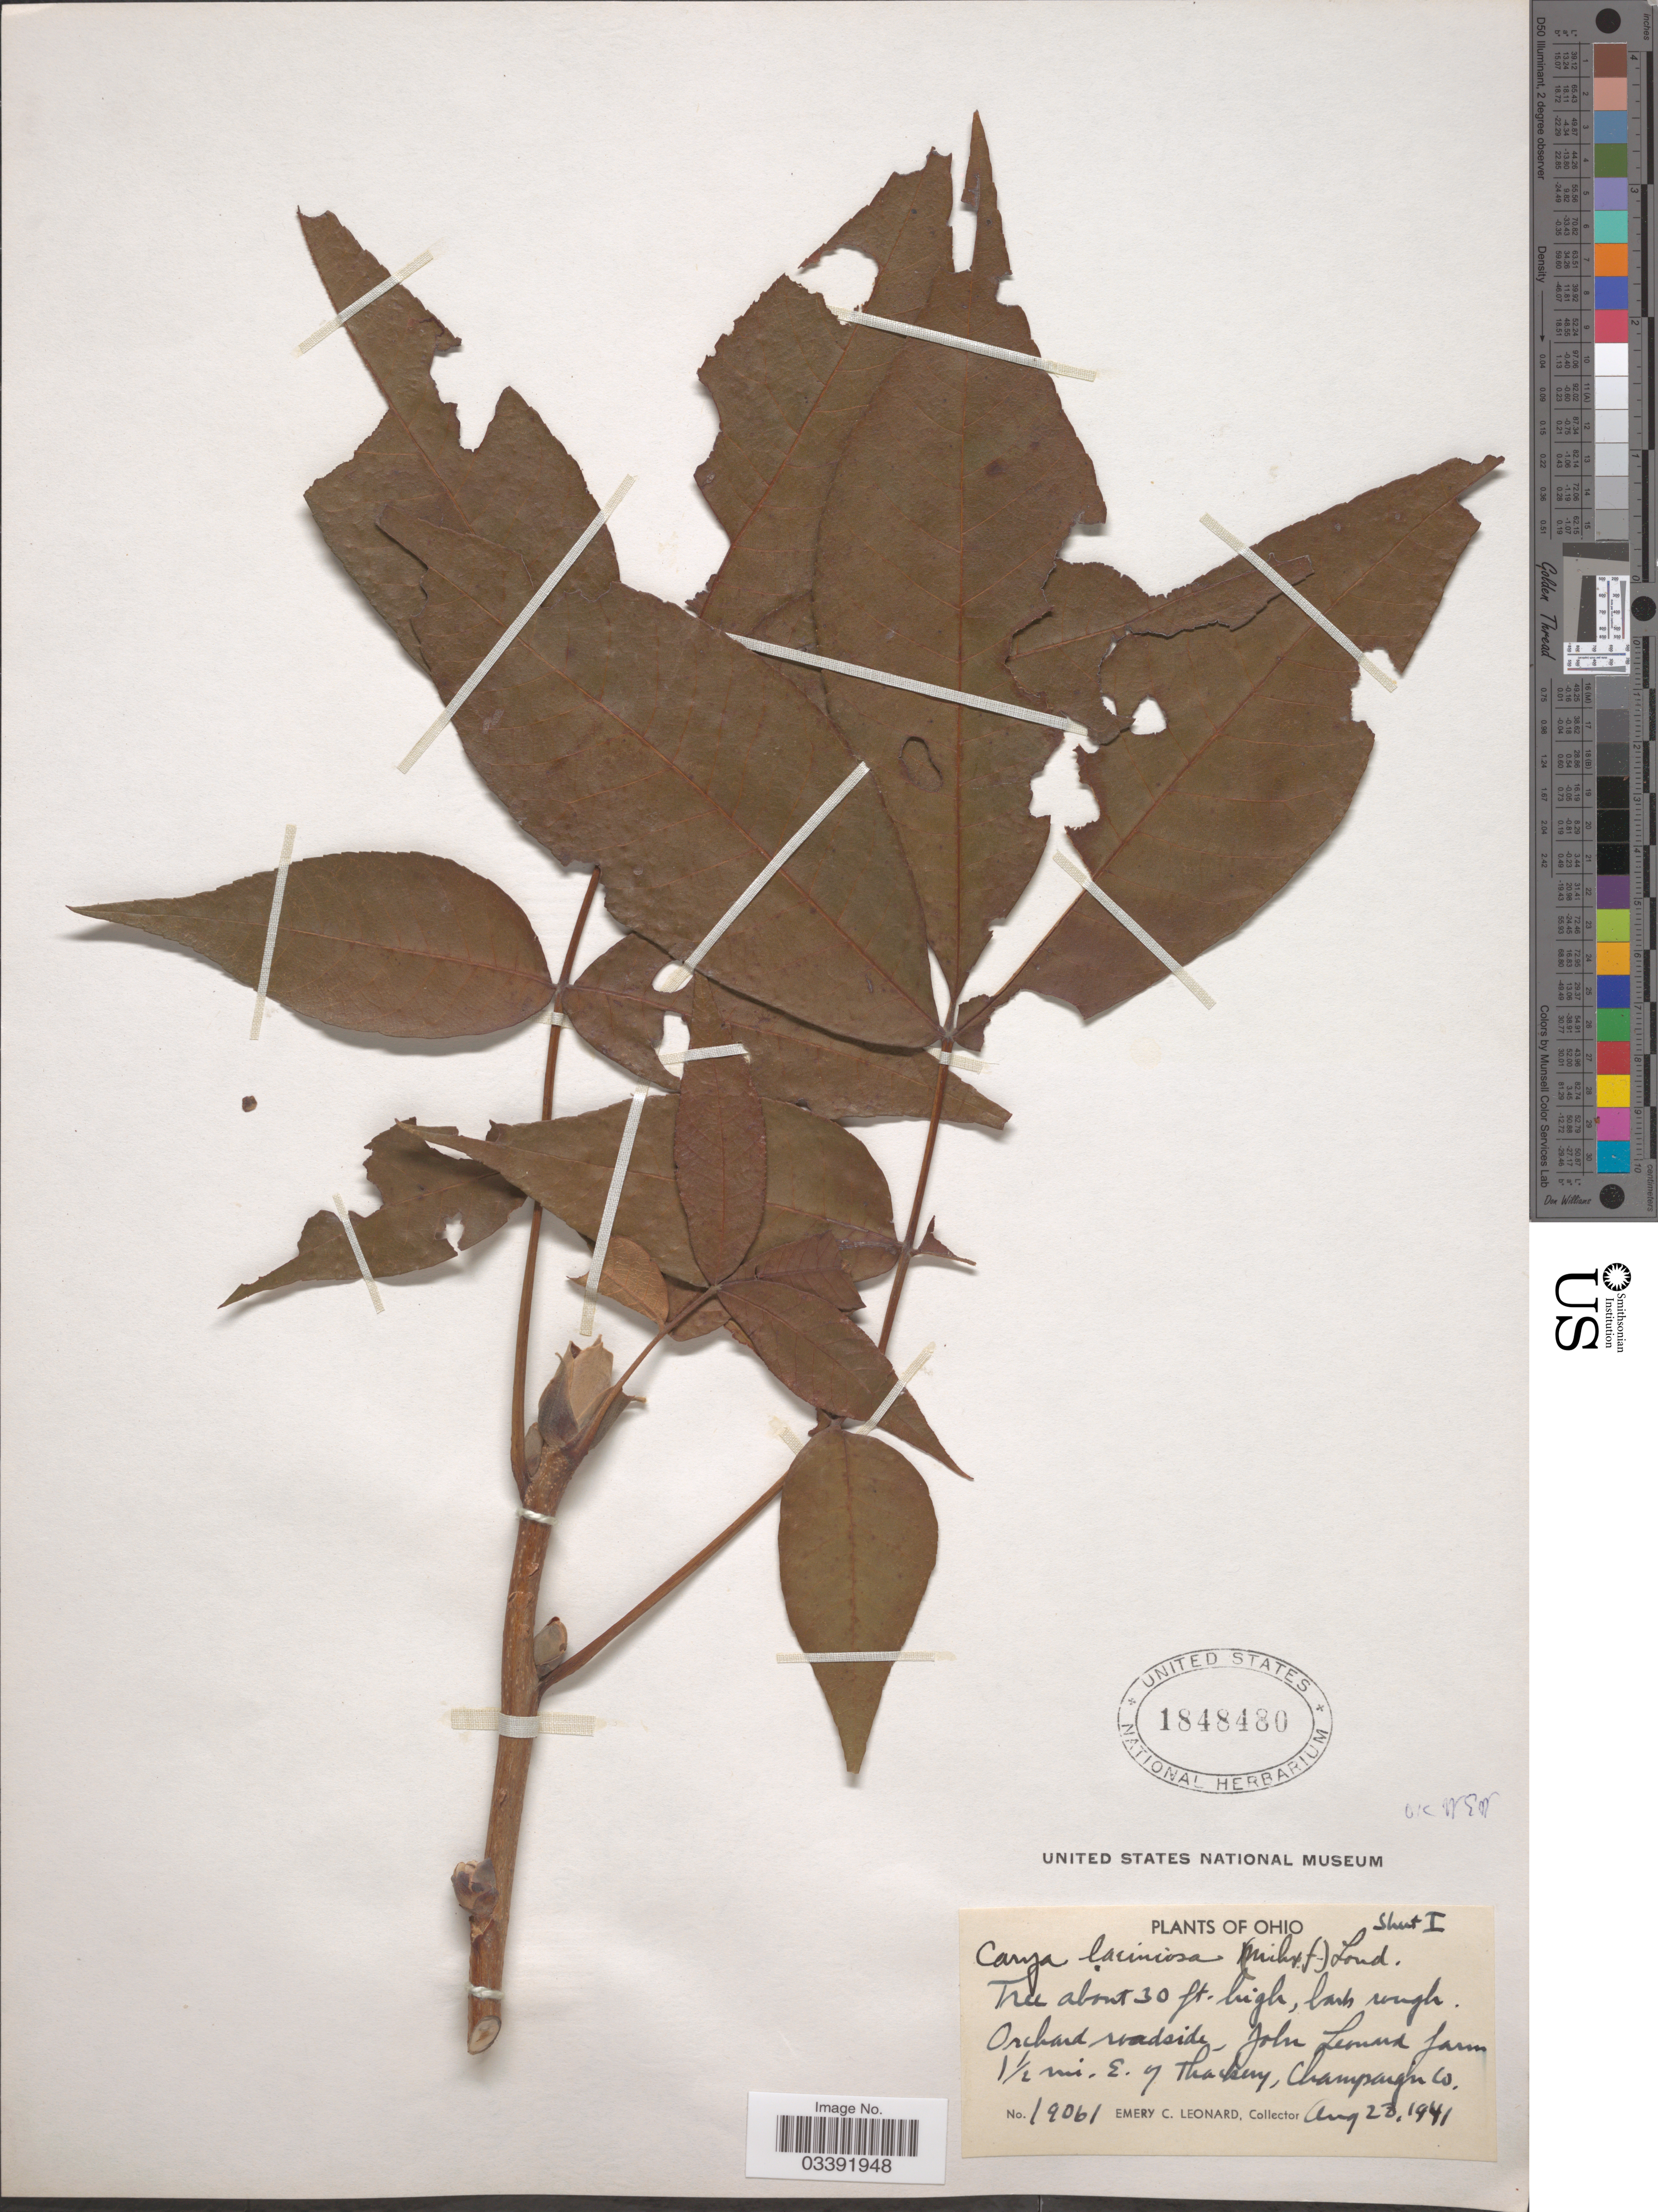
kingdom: Plantae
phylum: Tracheophyta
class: Magnoliopsida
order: Fagales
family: Juglandaceae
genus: Carya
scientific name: Carya laciniosa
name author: (F. Michx.) G. Don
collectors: E. C. Leonard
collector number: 19061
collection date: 1941-08-28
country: United States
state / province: Ohio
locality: Orchard roadside, John Leonard farm 1½ mi. E. of Thackery, Champaign Co.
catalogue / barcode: US 1848480